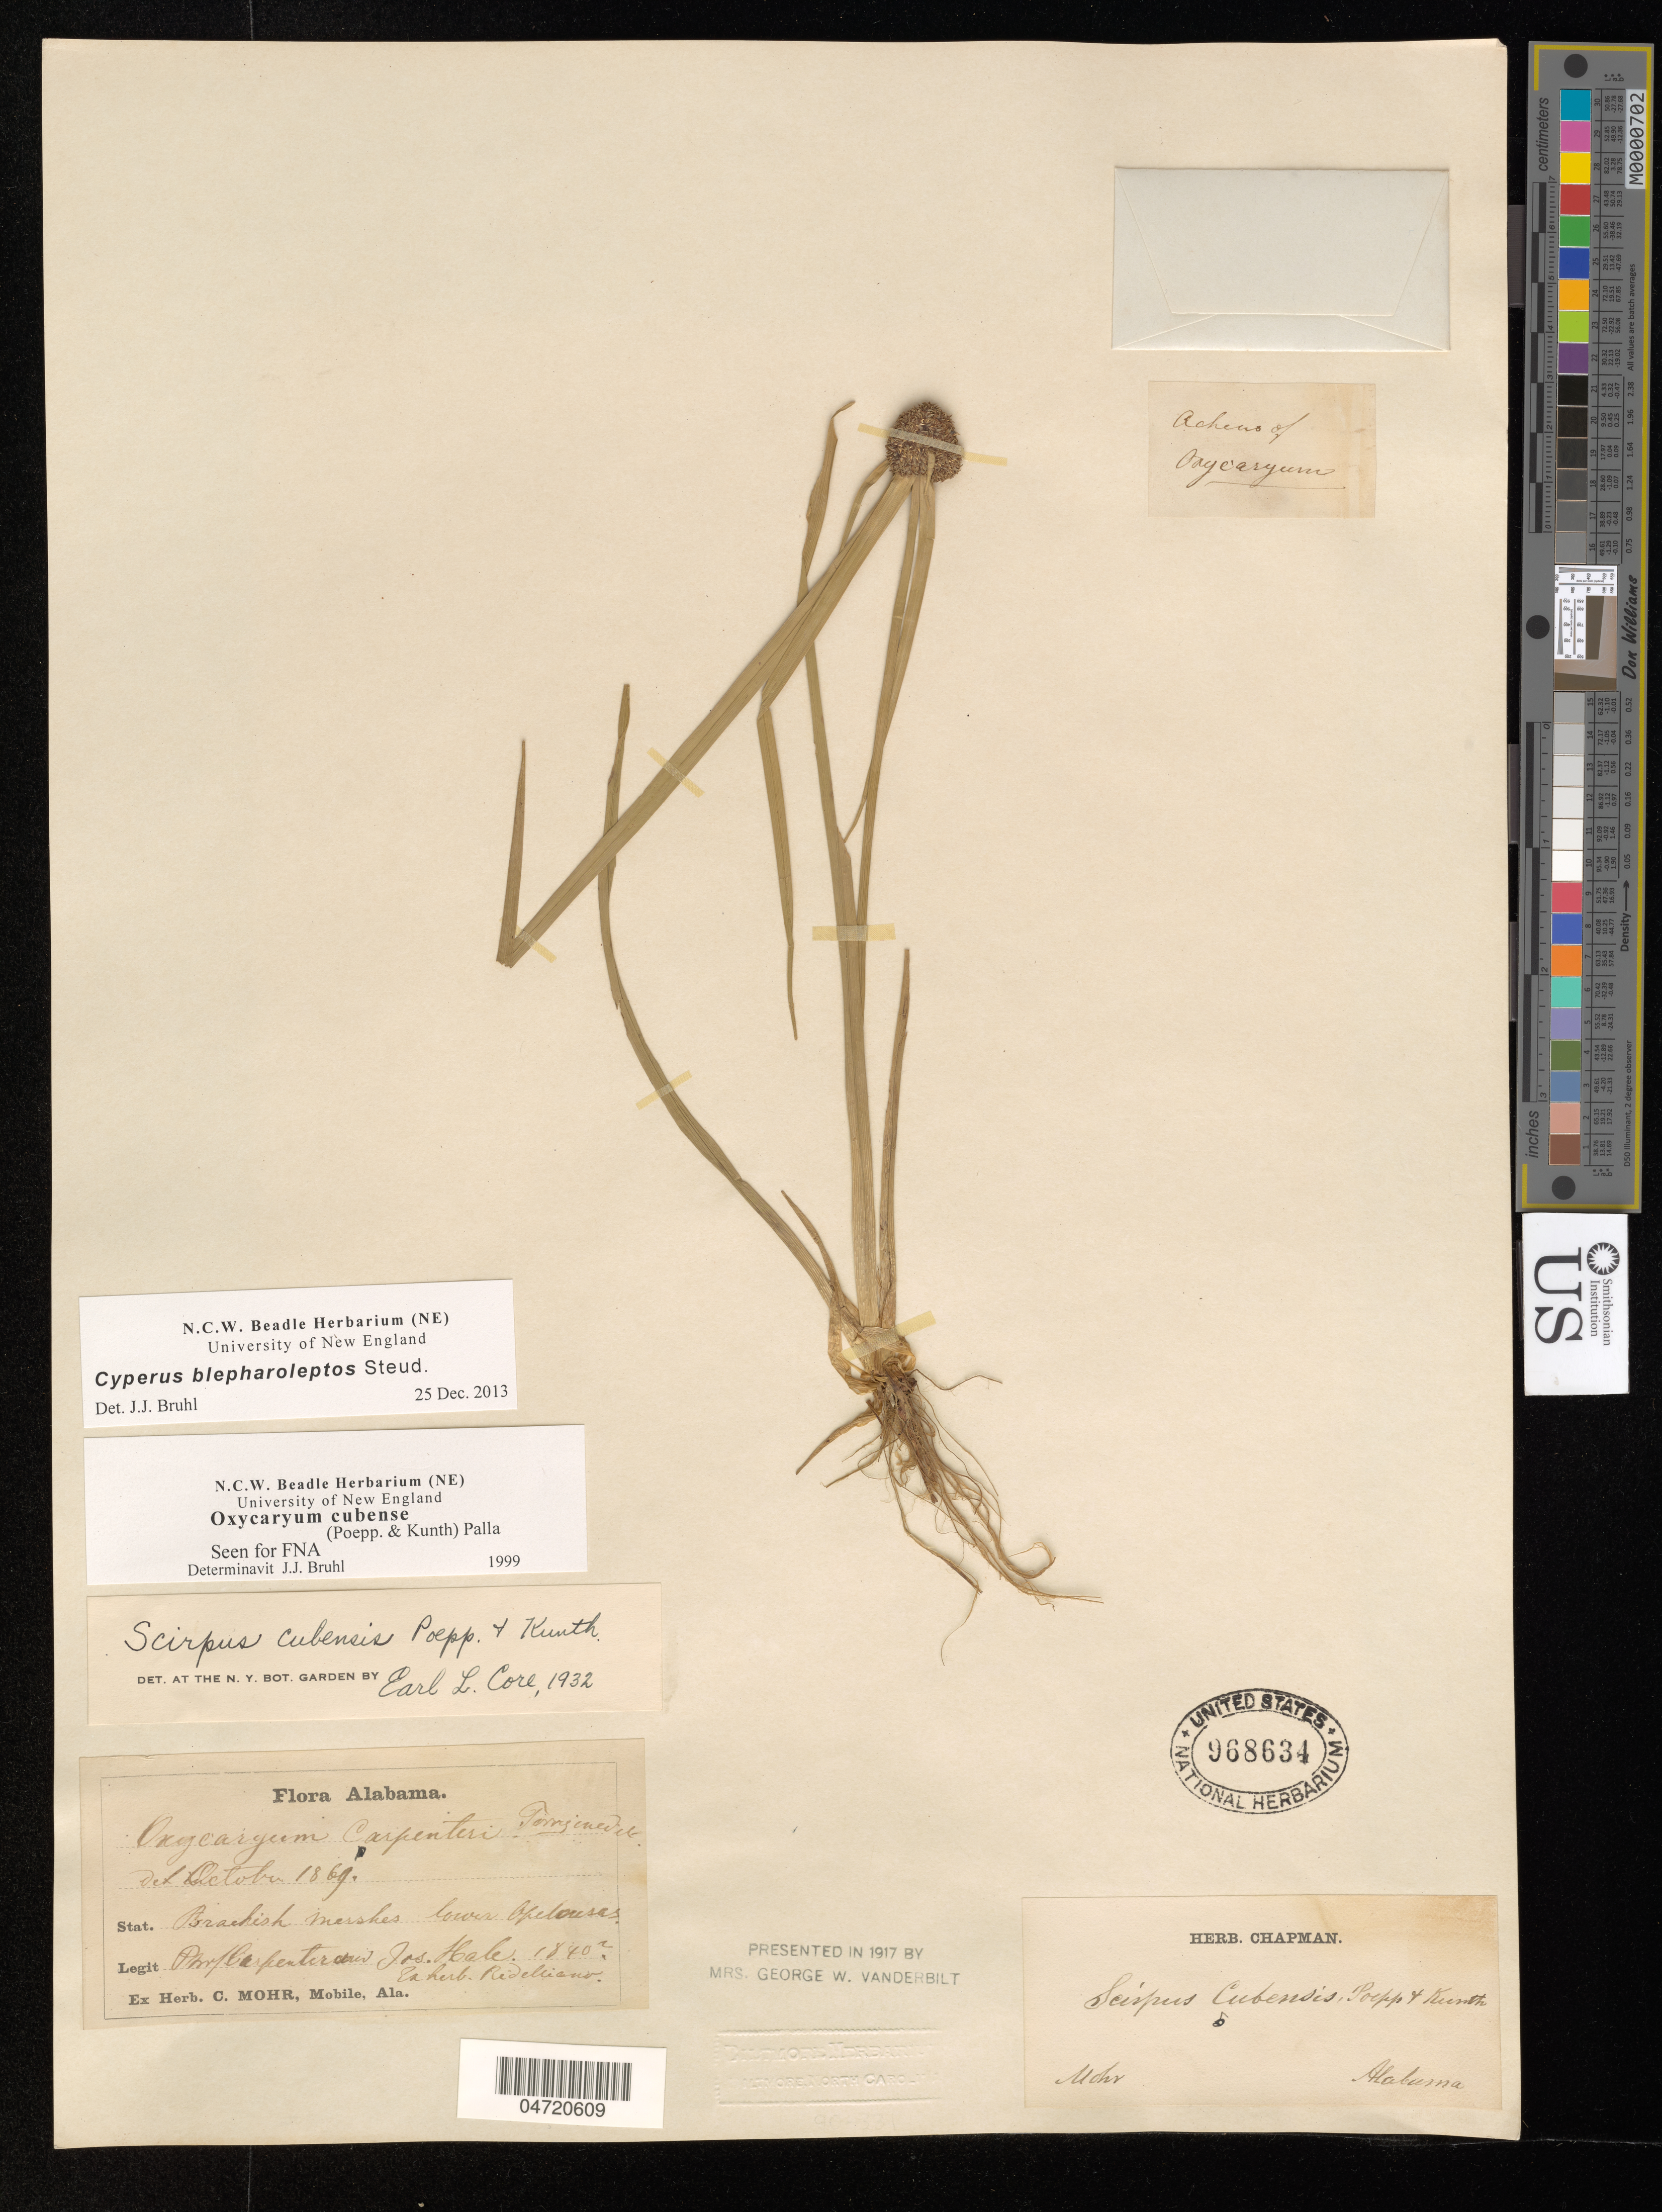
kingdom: Plantae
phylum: Tracheophyta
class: Liliopsida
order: Poales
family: Cyperaceae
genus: Cyperus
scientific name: Cyperus blepharoleptos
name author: Steud.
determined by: Bruhl, J. J., (NE), University of New England (AUSTRALIA)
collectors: J. Hale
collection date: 1840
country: United States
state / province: Louisiana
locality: Opelousas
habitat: Brackish marshes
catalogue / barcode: US 968634